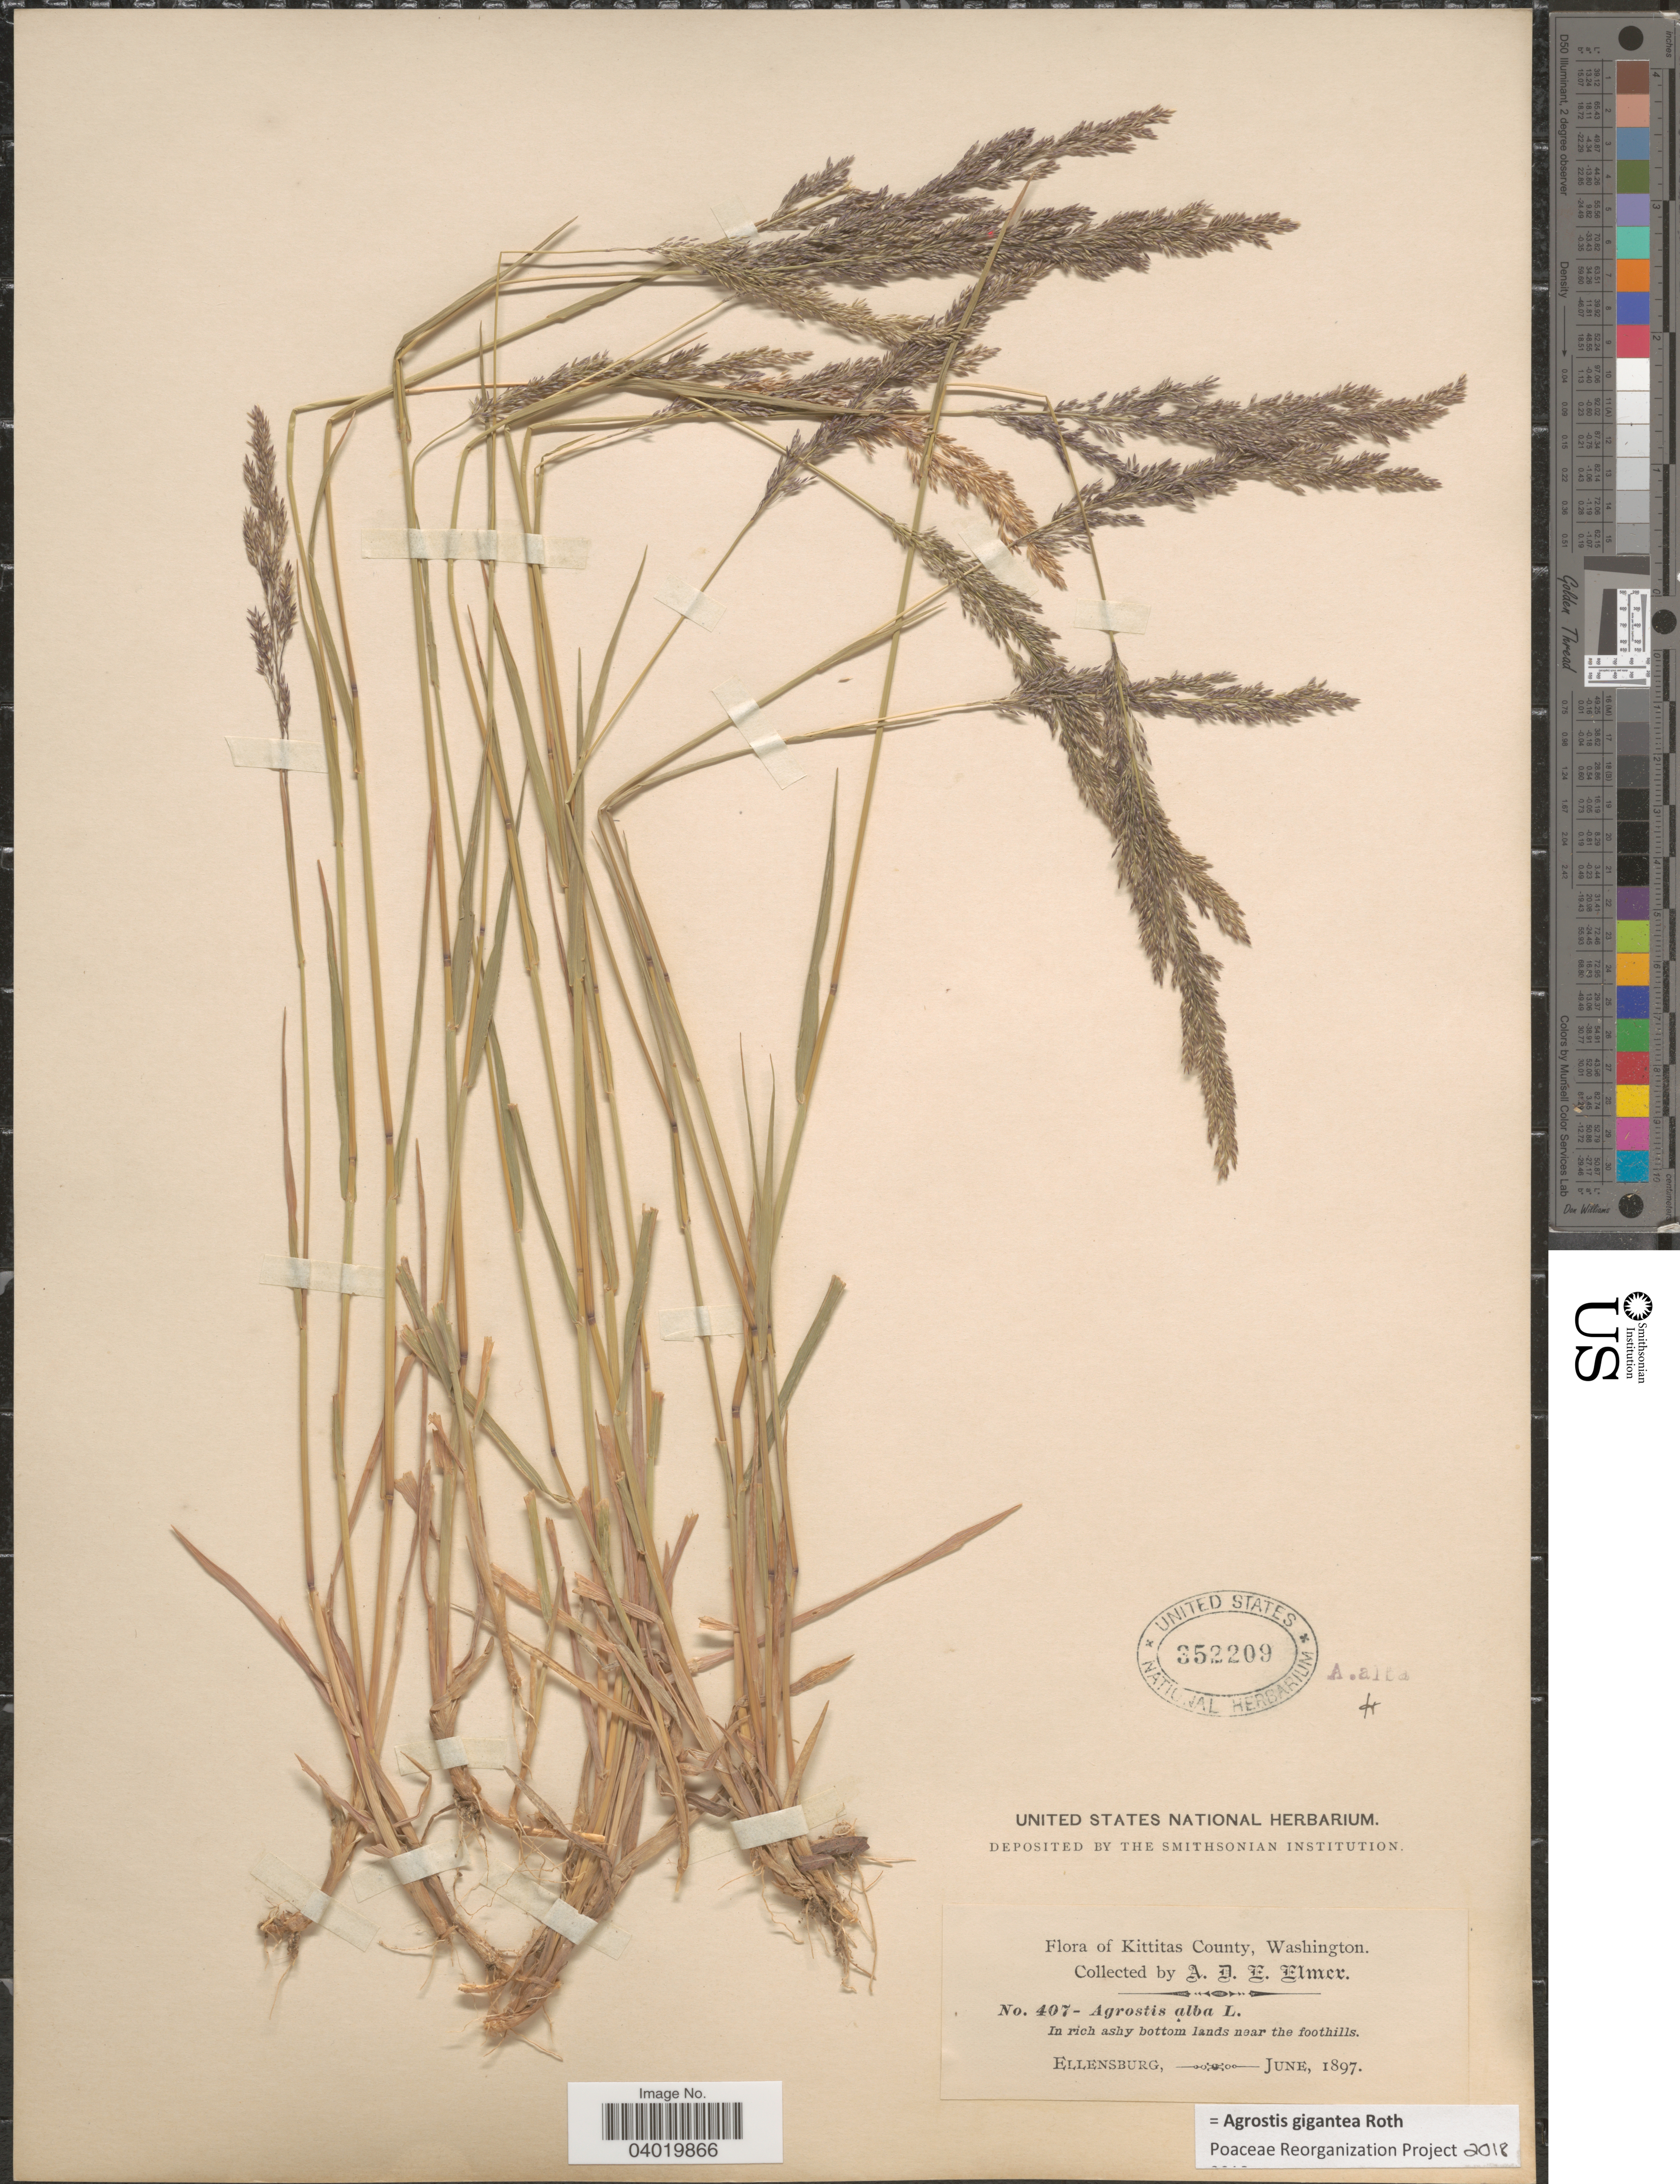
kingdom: Plantae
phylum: Tracheophyta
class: Liliopsida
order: Poales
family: Poaceae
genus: Agrostis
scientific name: Agrostis gigantea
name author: Roth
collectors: A. D. E. Elmer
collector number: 407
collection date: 1897-06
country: United States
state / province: Washington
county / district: Kittitas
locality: Kittitas County. In rich ashy bottom lands near the foothills. Ellensburg.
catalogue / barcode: US 352209